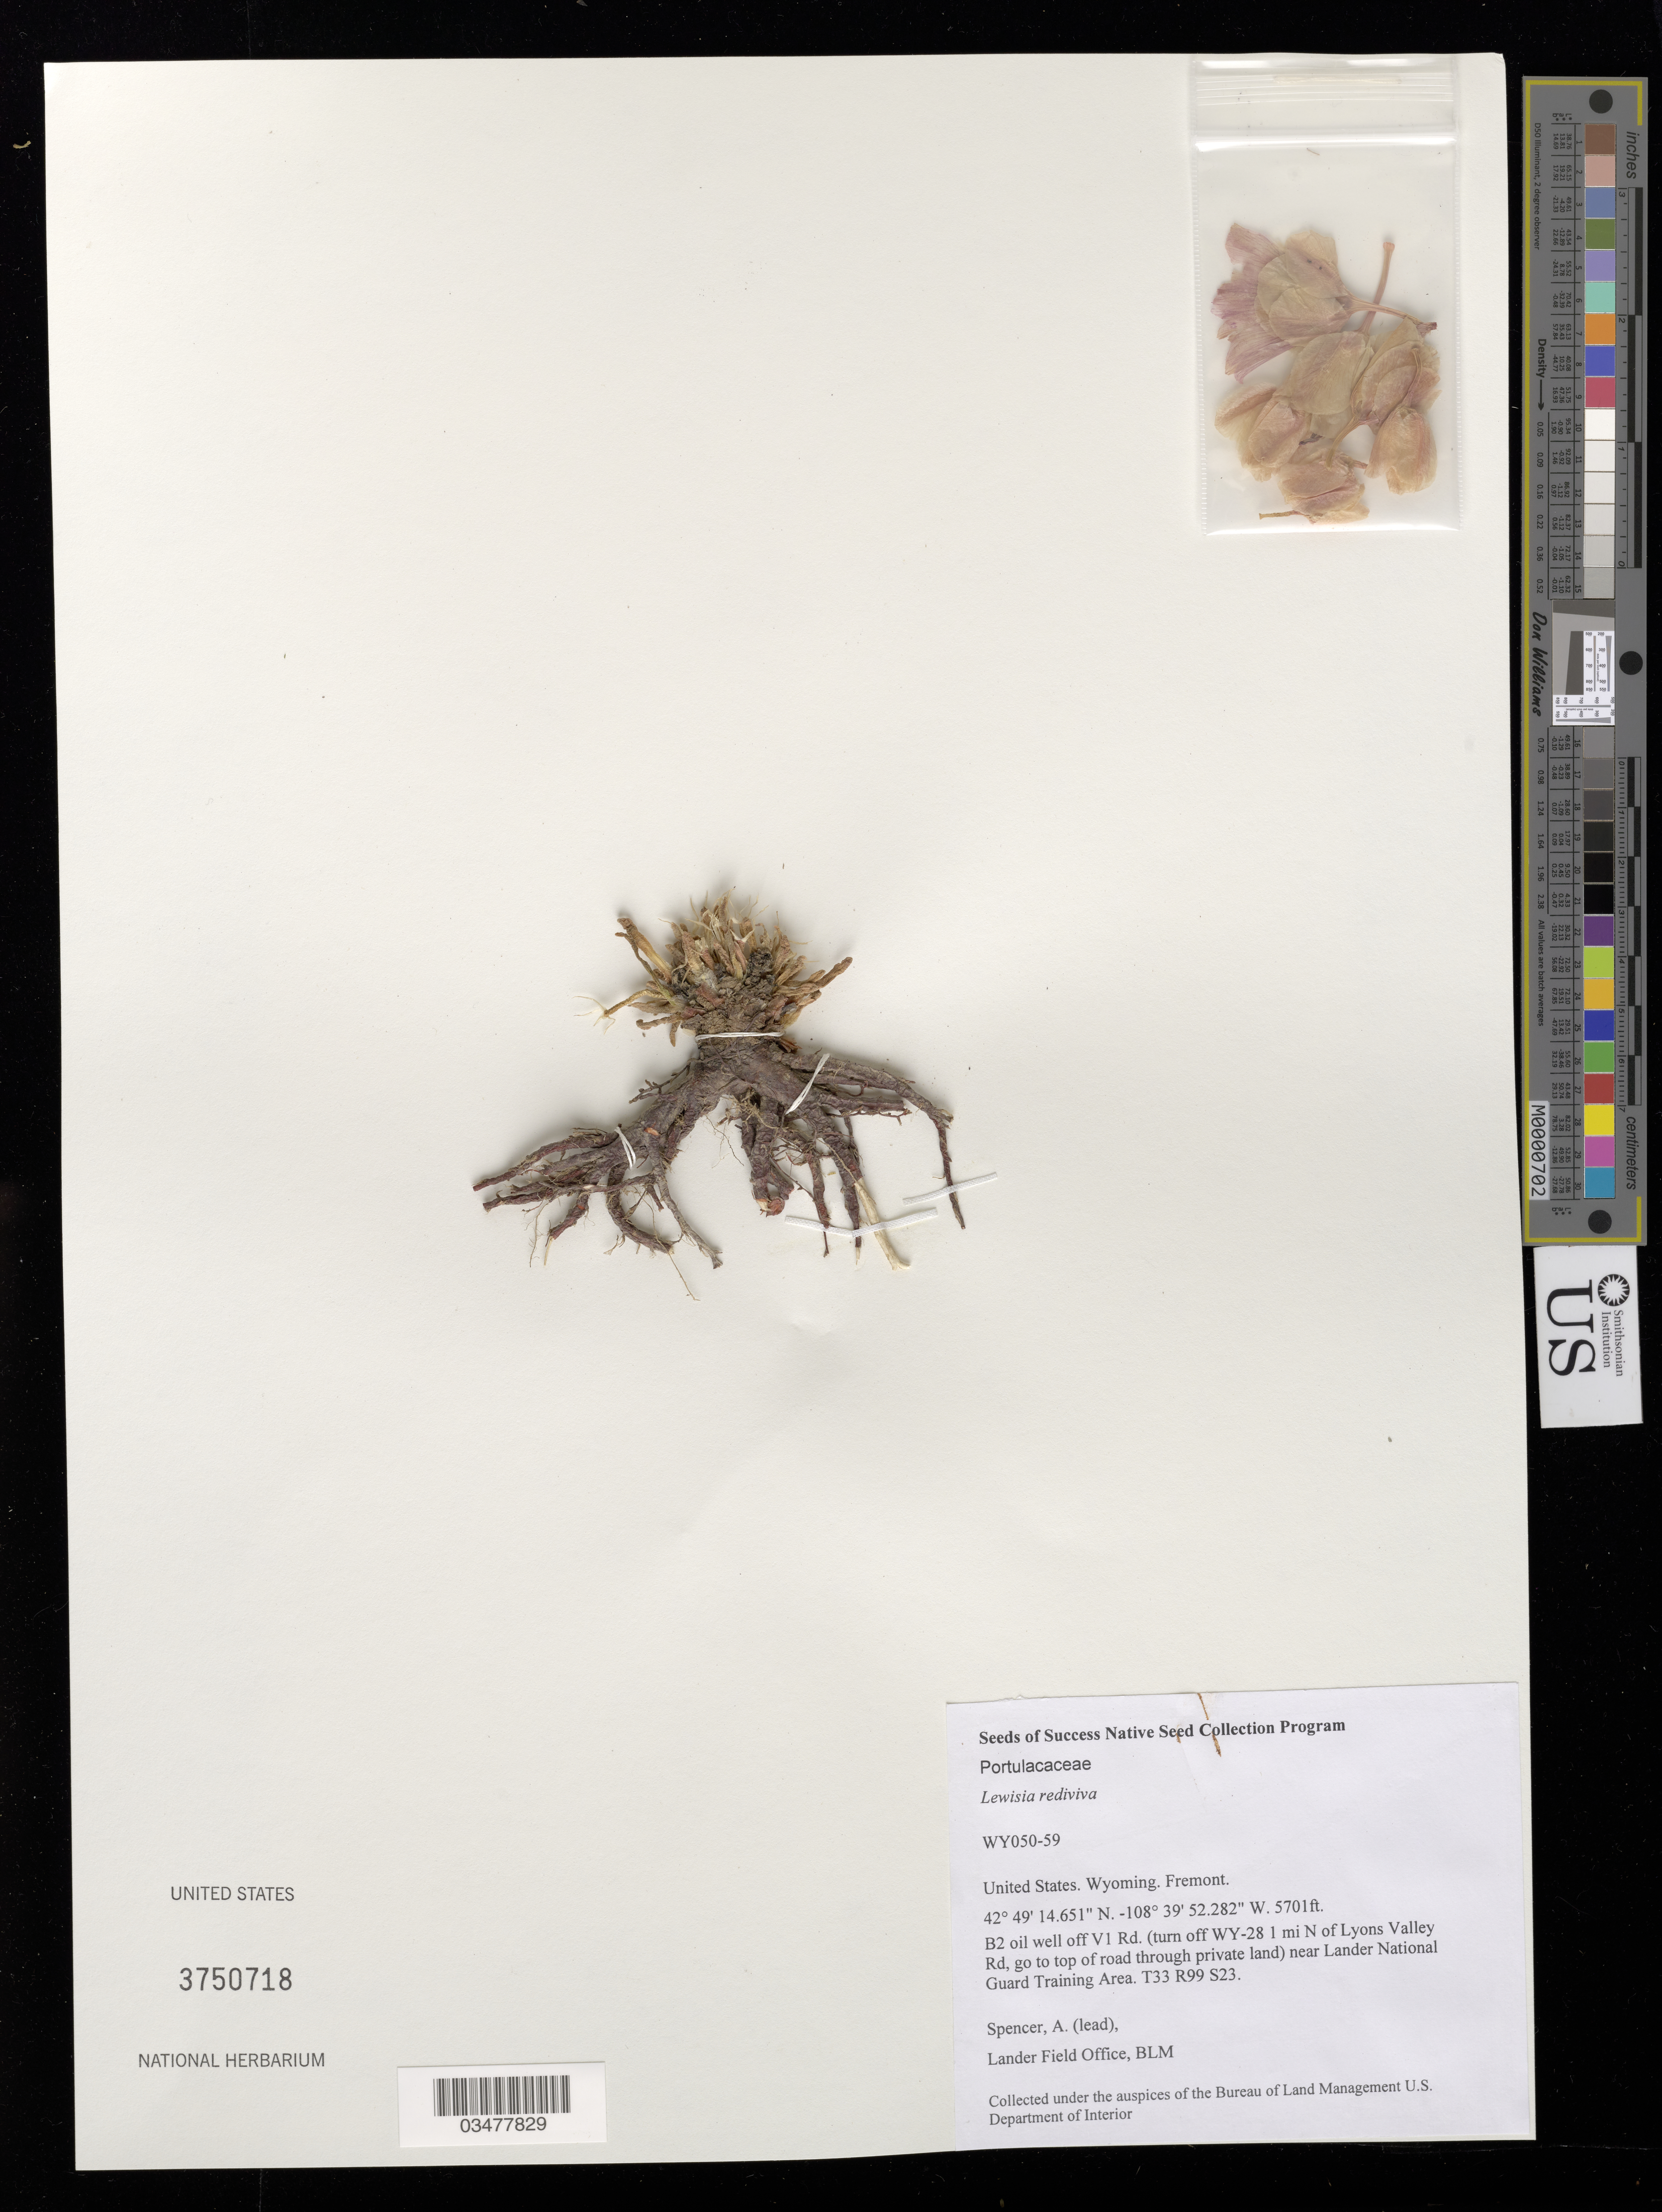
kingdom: Plantae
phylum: Tracheophyta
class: Magnoliopsida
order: Caryophyllales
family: Montiaceae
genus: Lewisia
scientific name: Lewisia rediviva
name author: Pursh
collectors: A. Spencer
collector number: WY050-59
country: United States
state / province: Wyoming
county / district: Fremont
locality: Near Lander National Guard Training Area. T33 R99 S23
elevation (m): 1738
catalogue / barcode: US 3750718